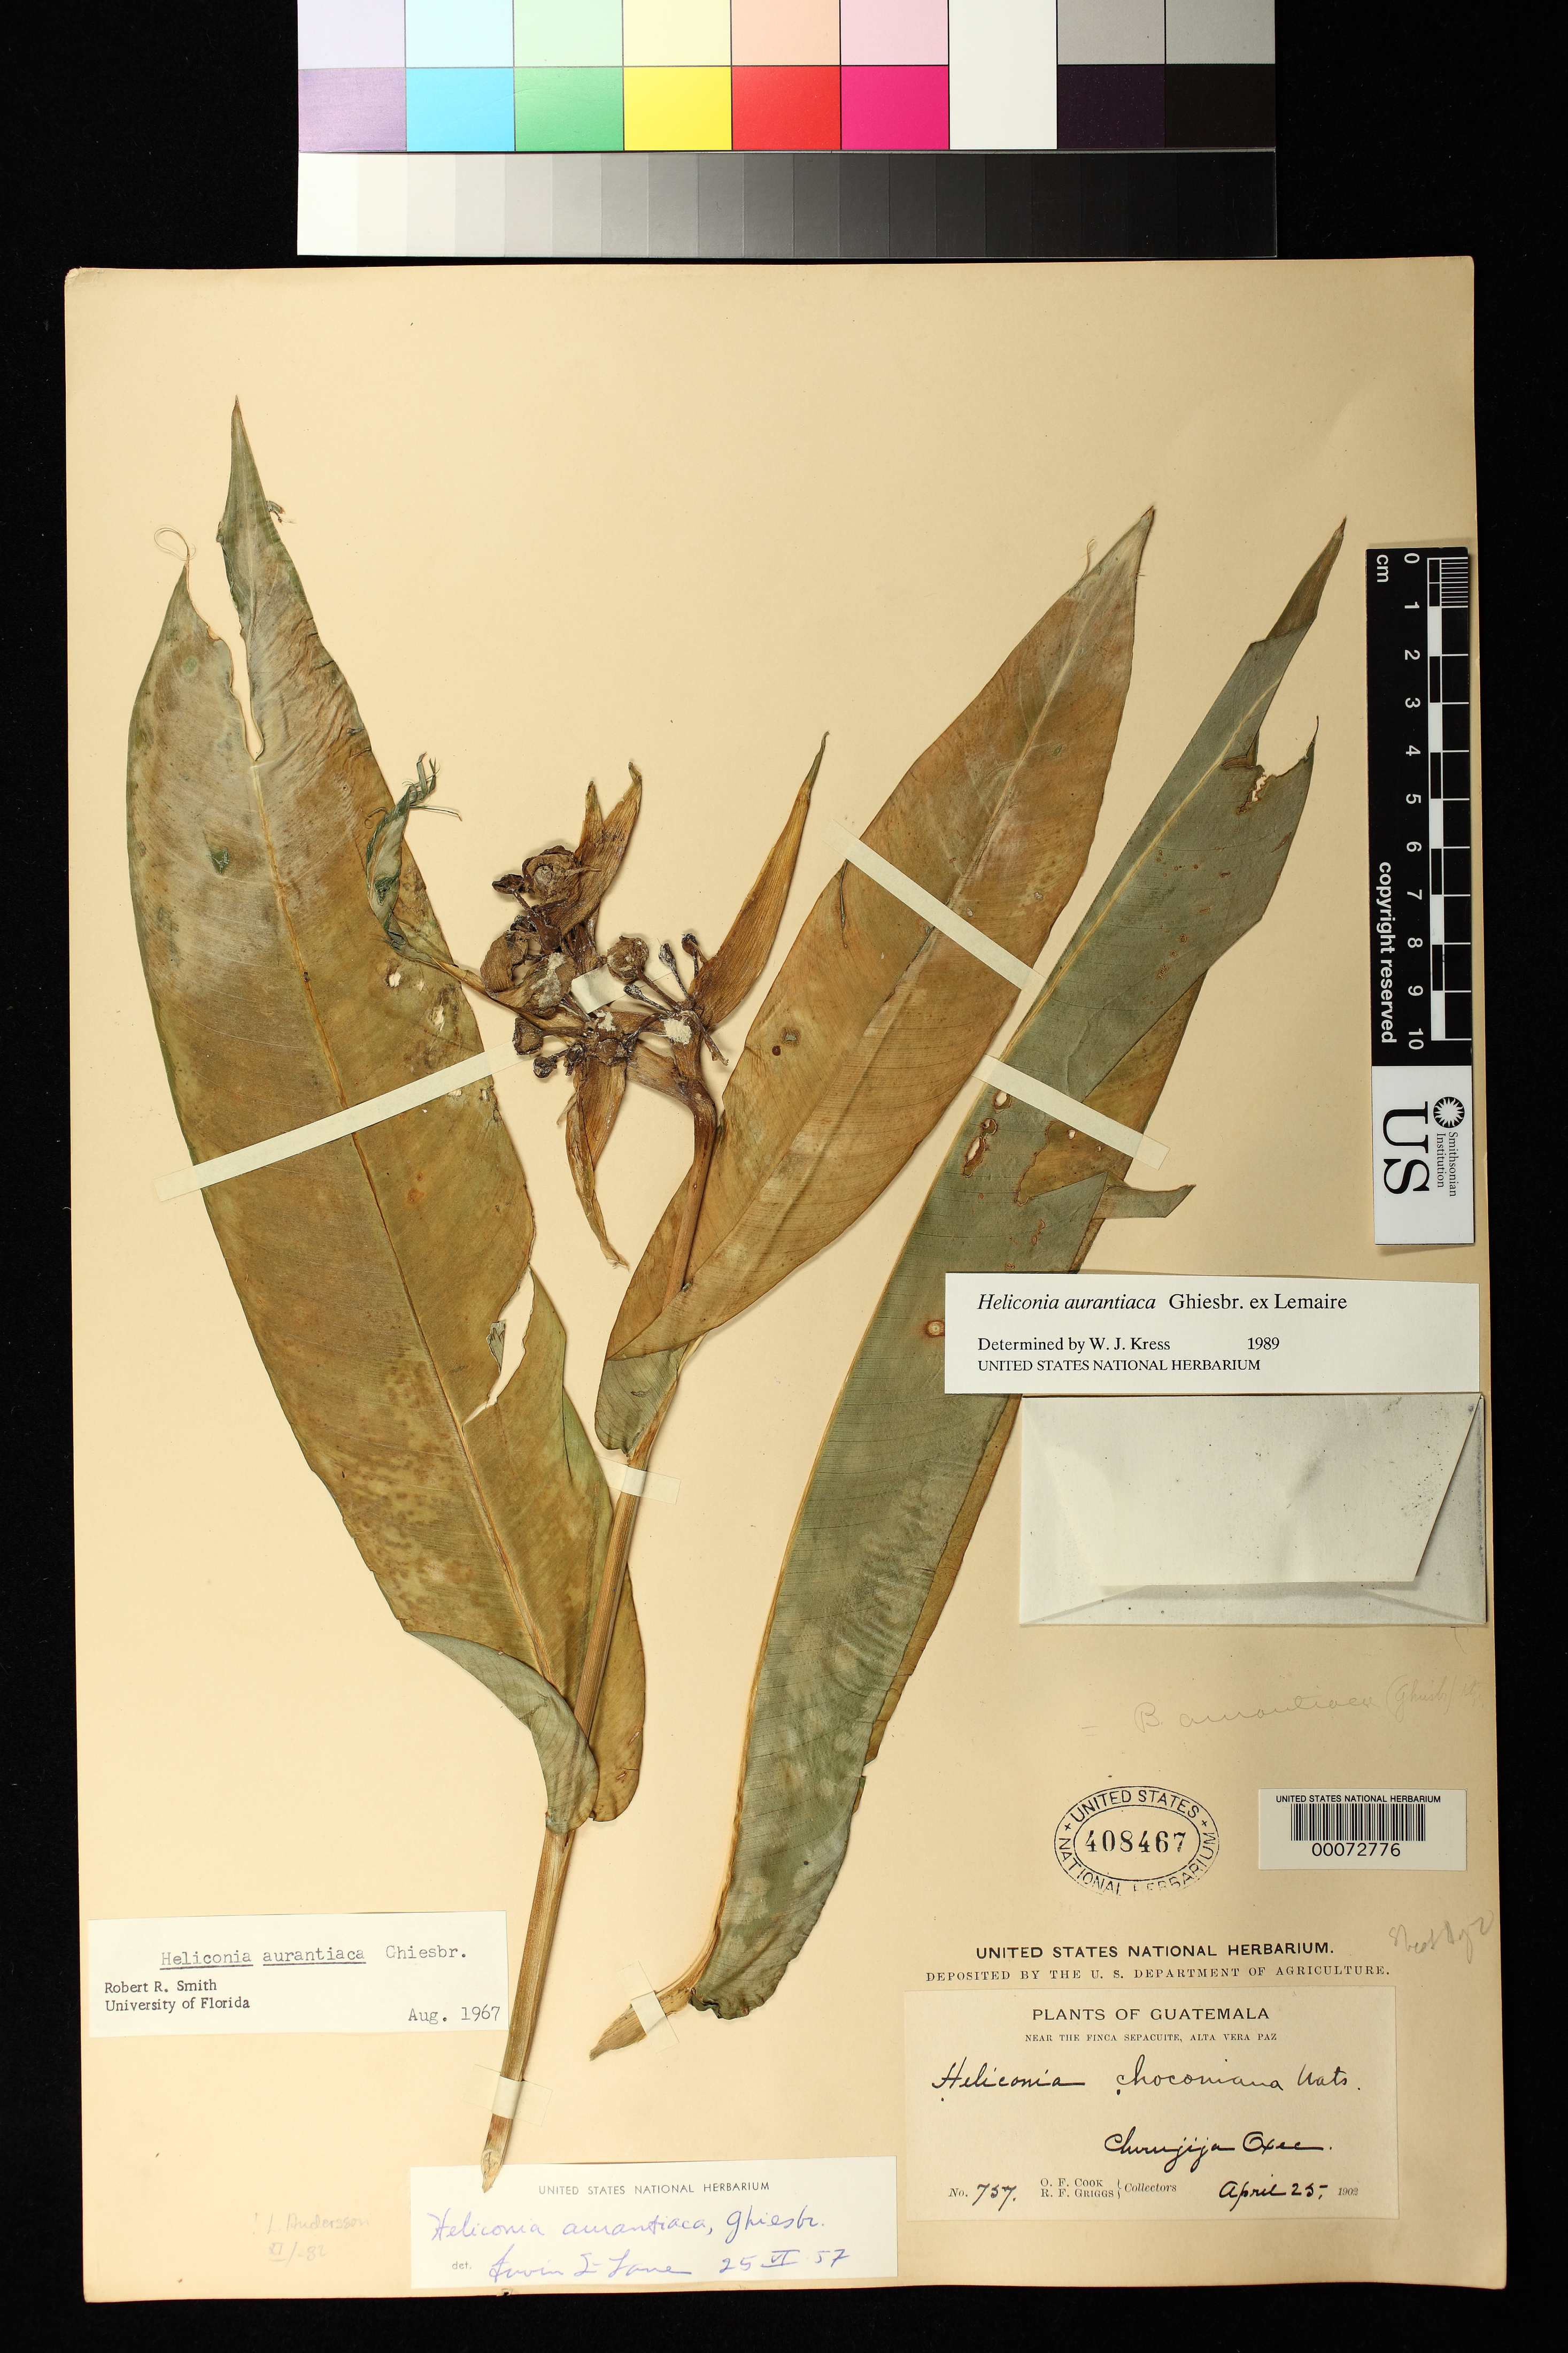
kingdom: Plantae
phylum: Tracheophyta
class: Liliopsida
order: Zingiberales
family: Heliconiaceae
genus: Heliconia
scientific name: Heliconia aurantiaca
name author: Ghiesbr. ex Lem.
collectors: O. F. Cook & R. F. Griggs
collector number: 757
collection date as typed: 25 Apr 1902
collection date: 1902-04-25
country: Guatemala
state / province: Alta Verapaz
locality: Near the Finca Sepacuite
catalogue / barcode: US 408467